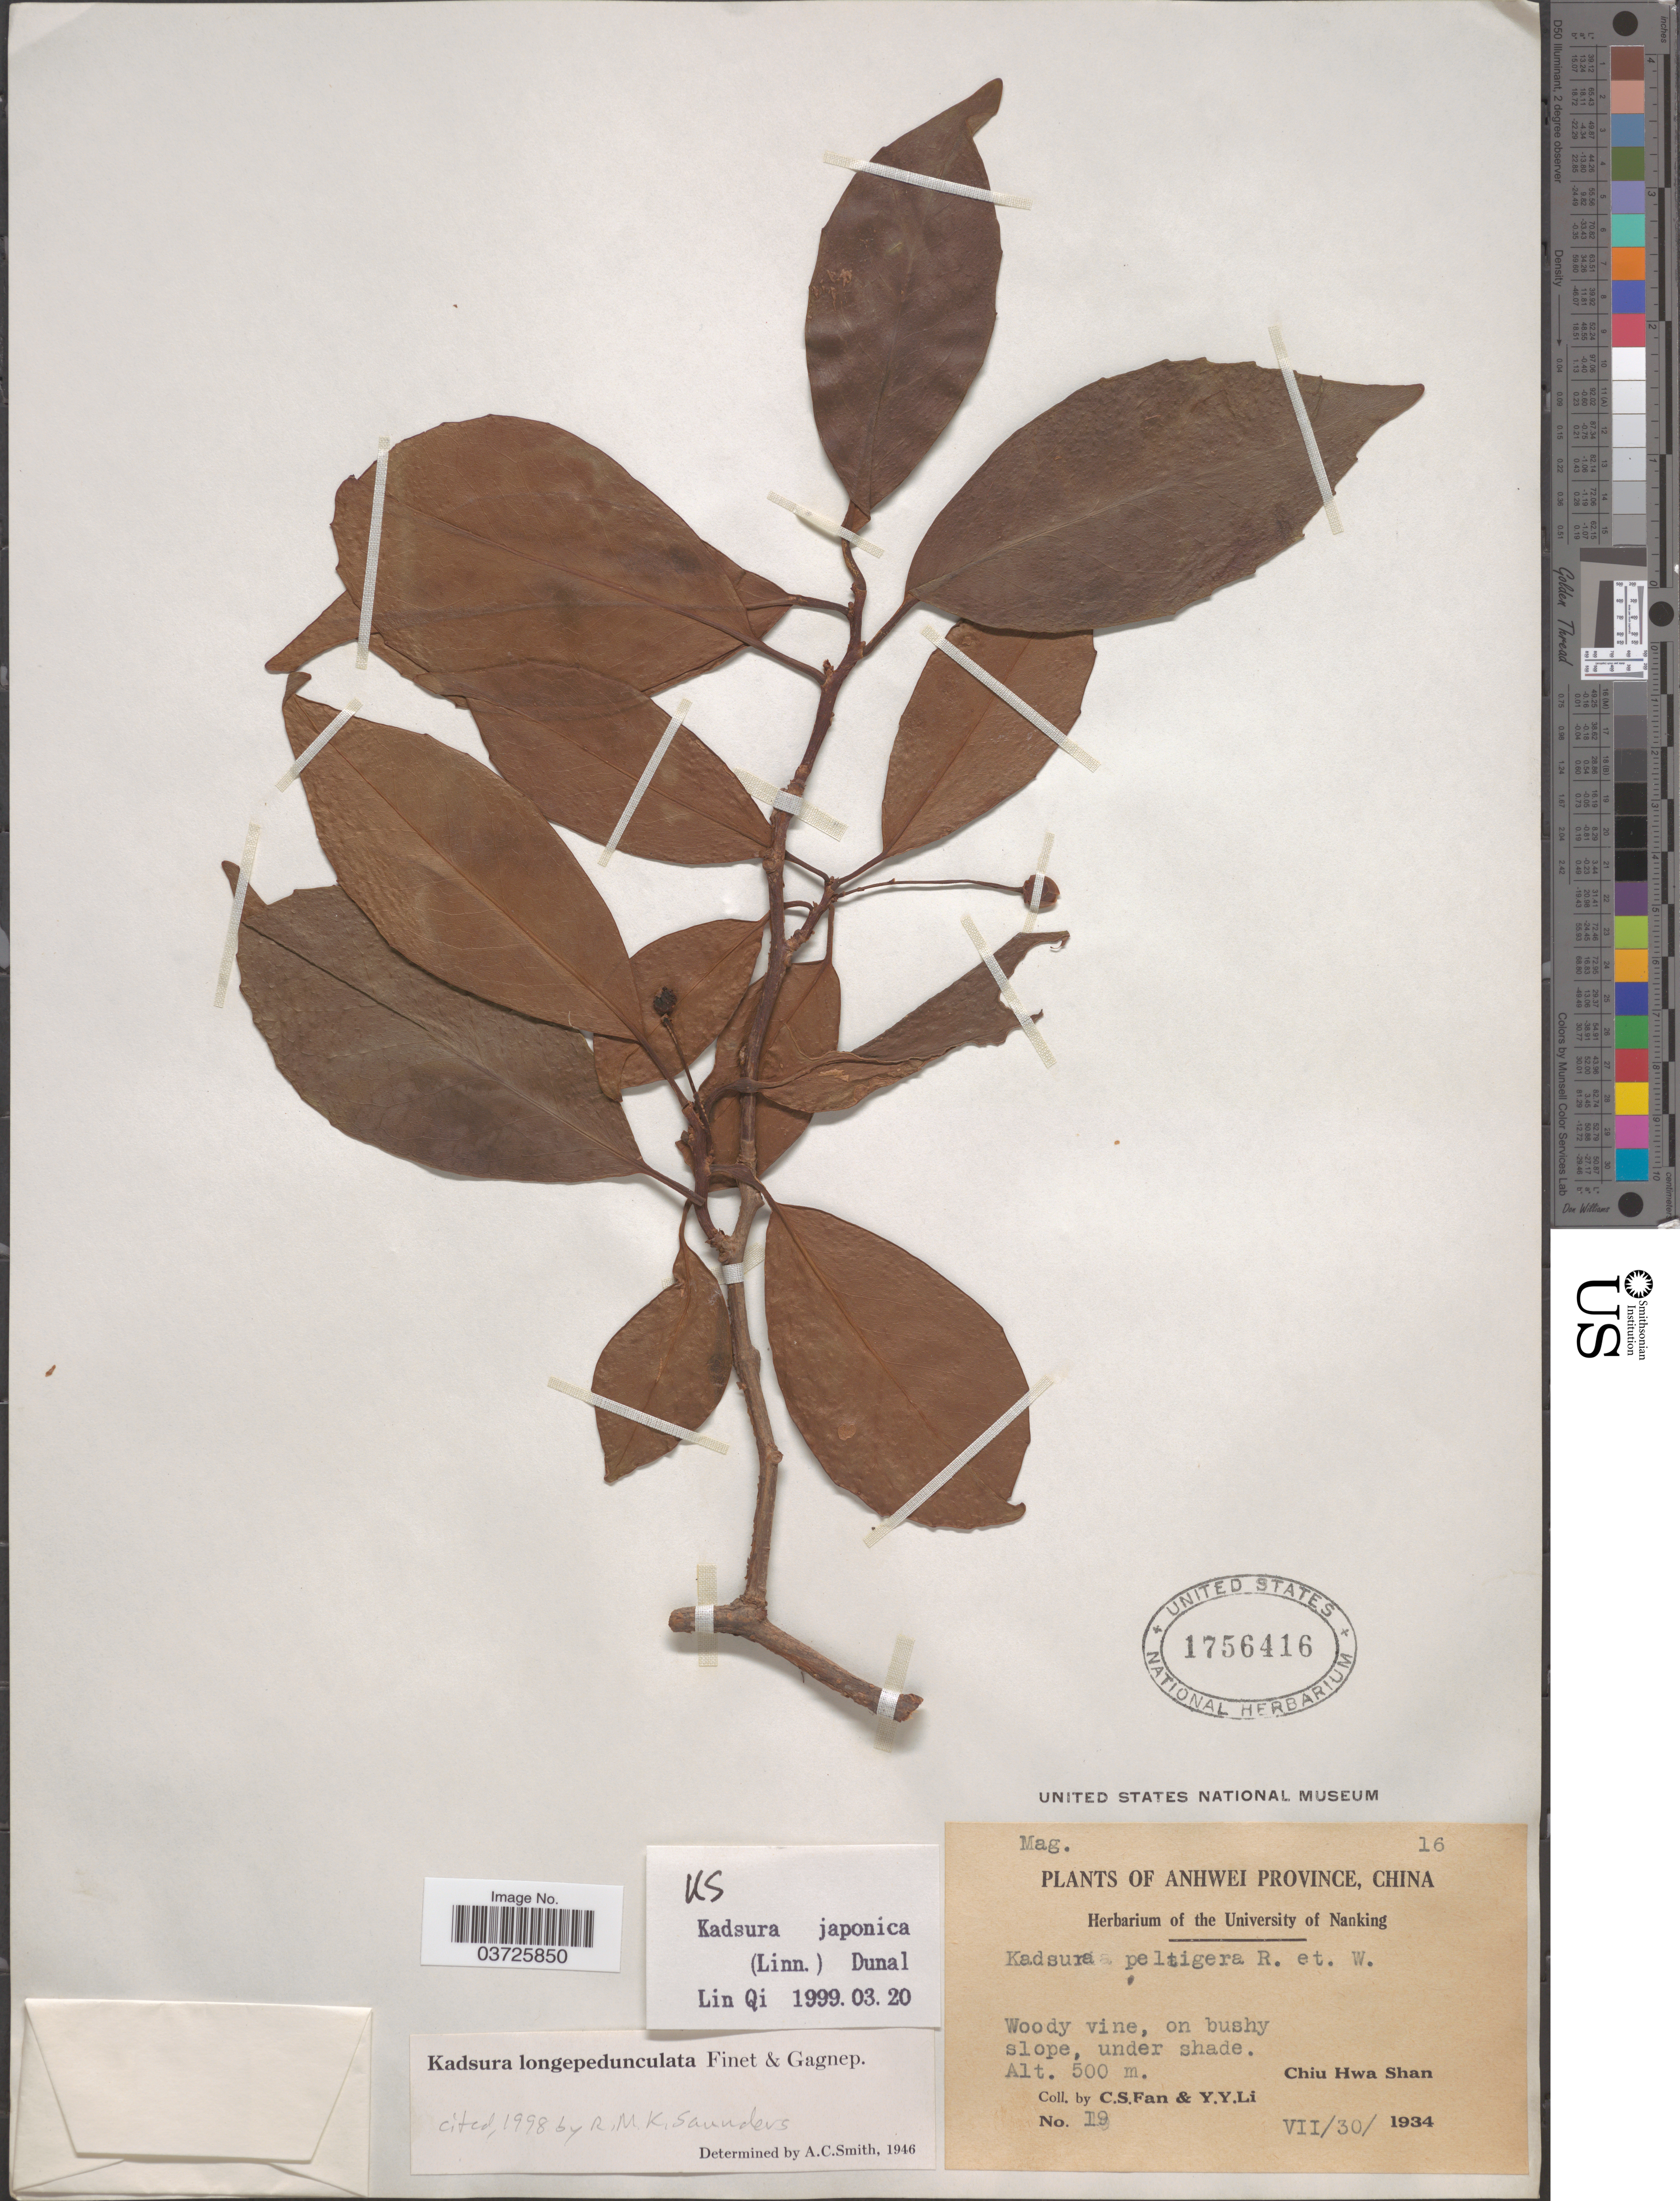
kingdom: Plantae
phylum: Tracheophyta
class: Magnoliopsida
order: Austrobaileyales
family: Schisandraceae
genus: Kadsura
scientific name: Kadsura japonica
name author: (L.) Dunal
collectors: C. S. Fan & Y. Y. Li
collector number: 19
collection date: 1934-07-30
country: China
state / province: Anhui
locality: Anhwei Province. Chiu Hwa Shan.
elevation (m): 500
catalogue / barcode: US 1756416